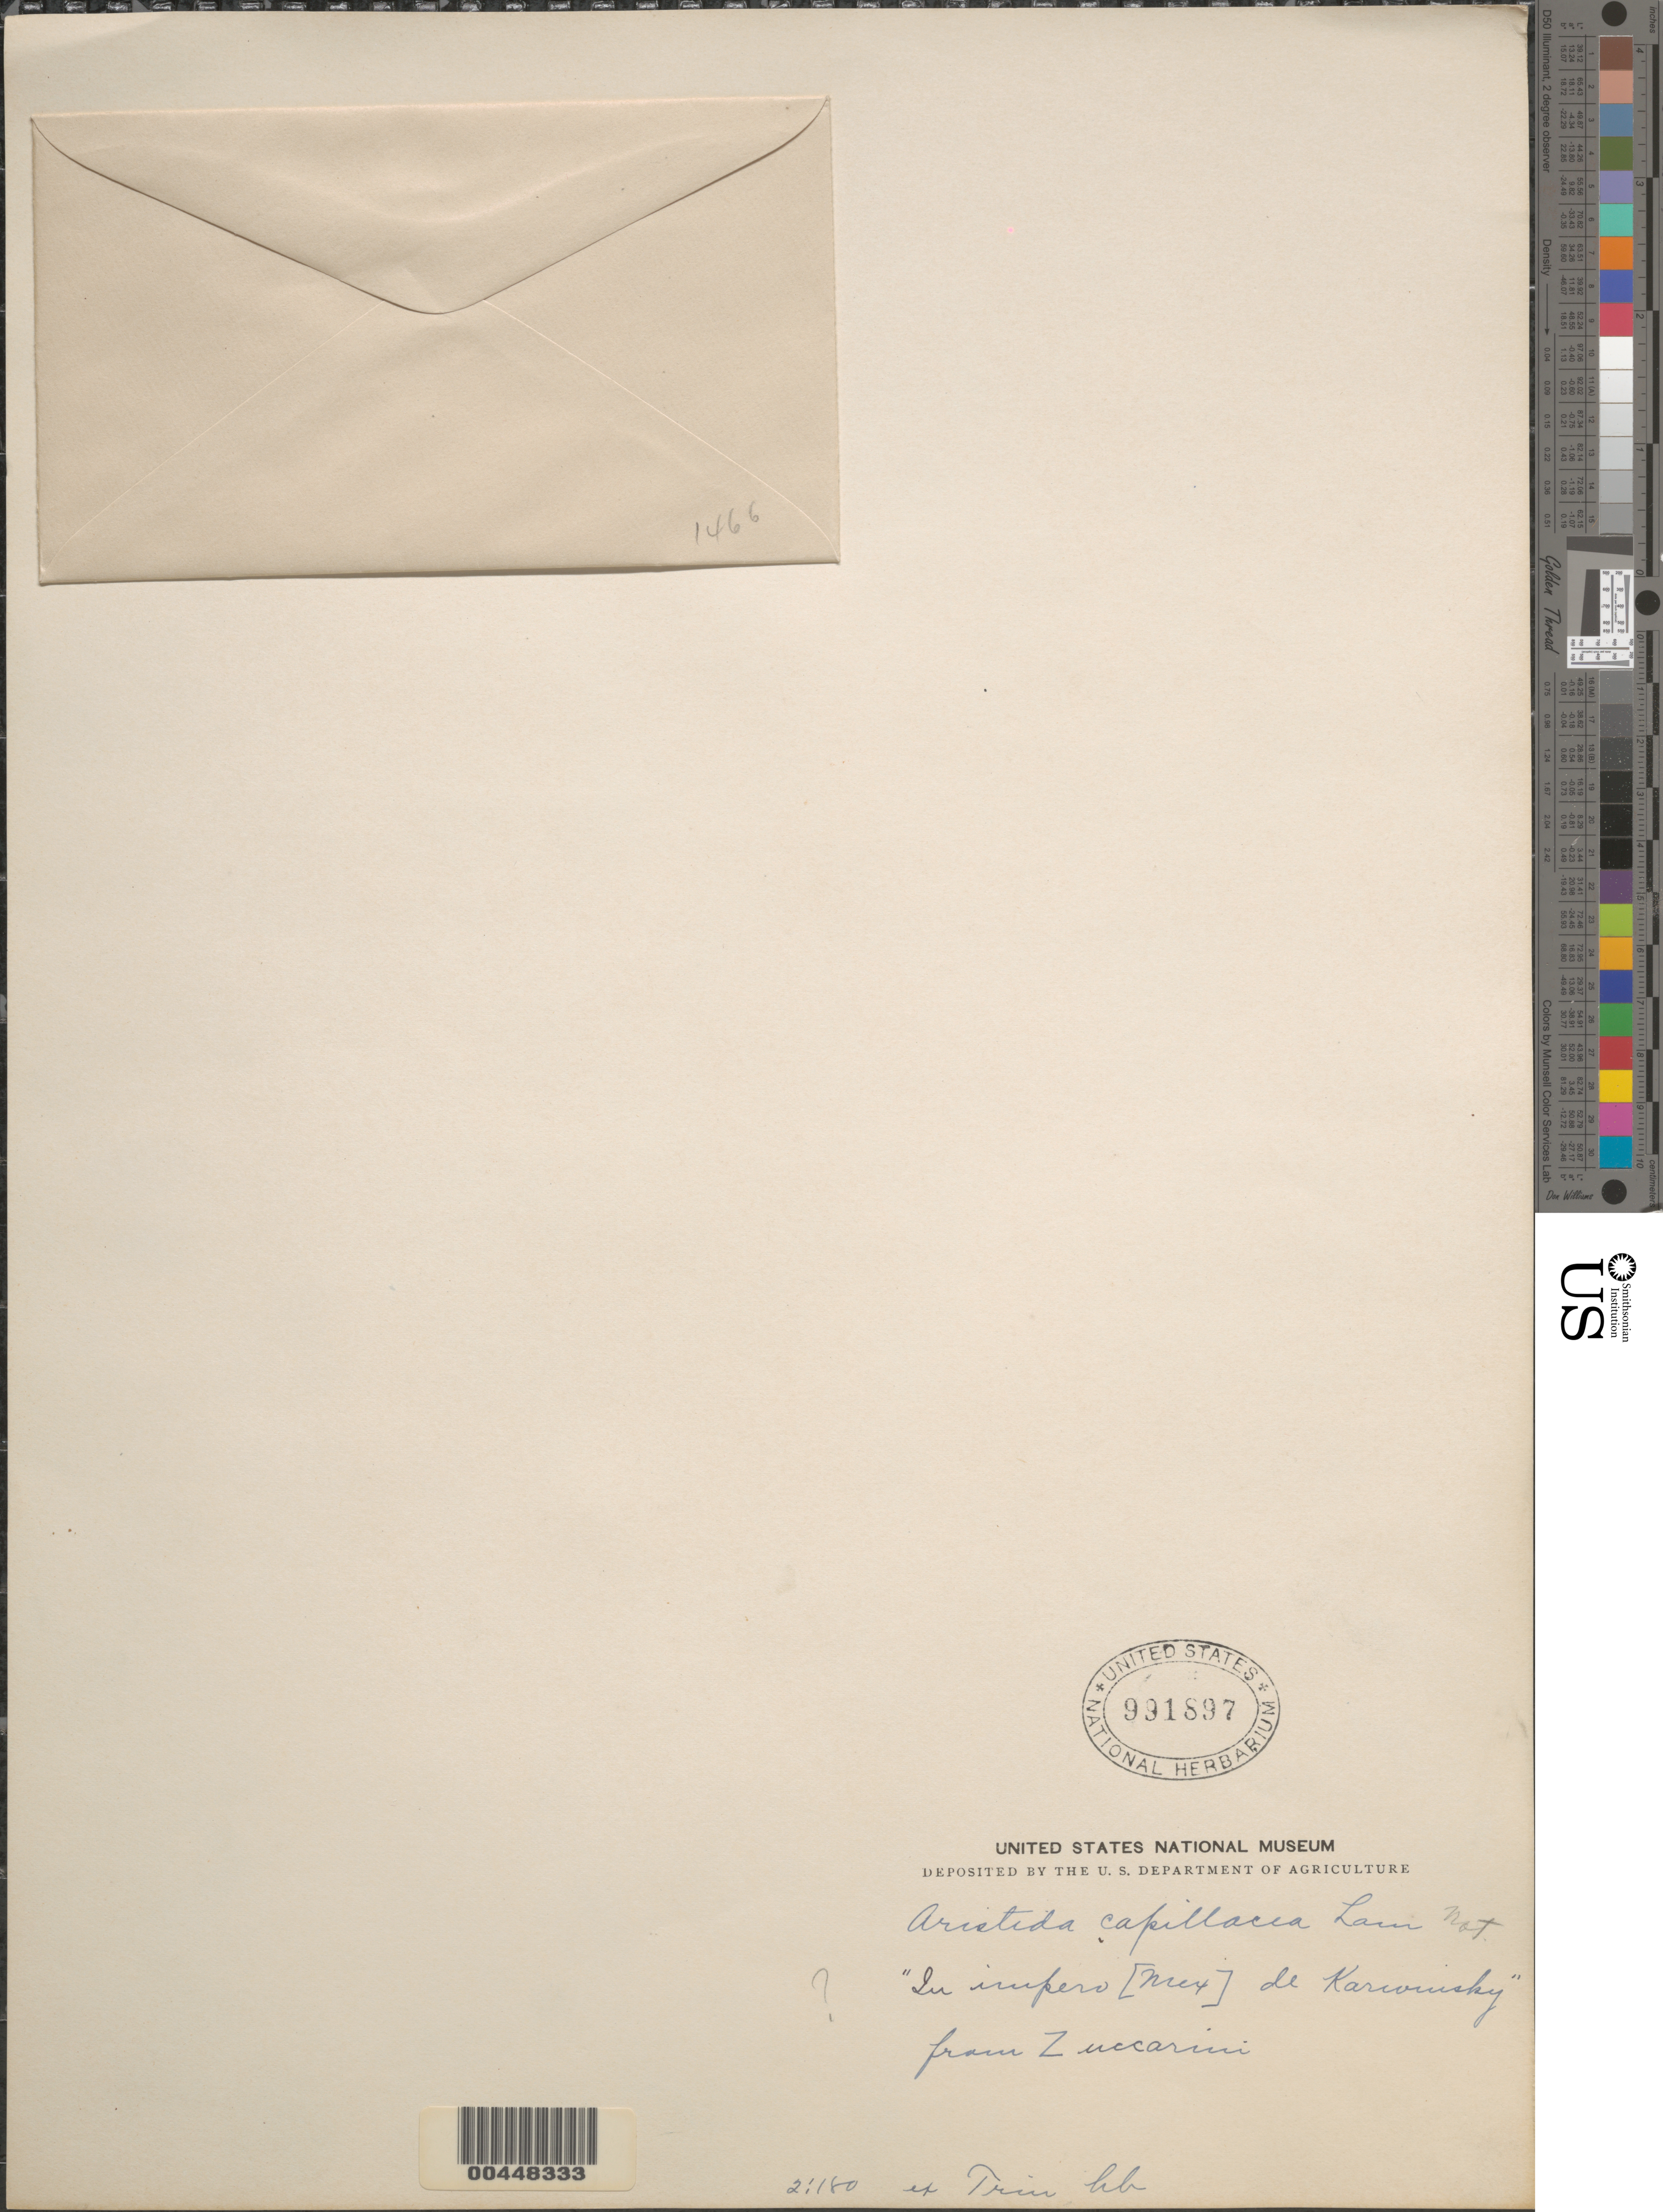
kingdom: Plantae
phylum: Tracheophyta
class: Liliopsida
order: Poales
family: Poaceae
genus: Aristida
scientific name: Aristida capillacea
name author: Lam.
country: Mexico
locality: In impero [Mex] de Karivinsky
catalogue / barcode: US 991897